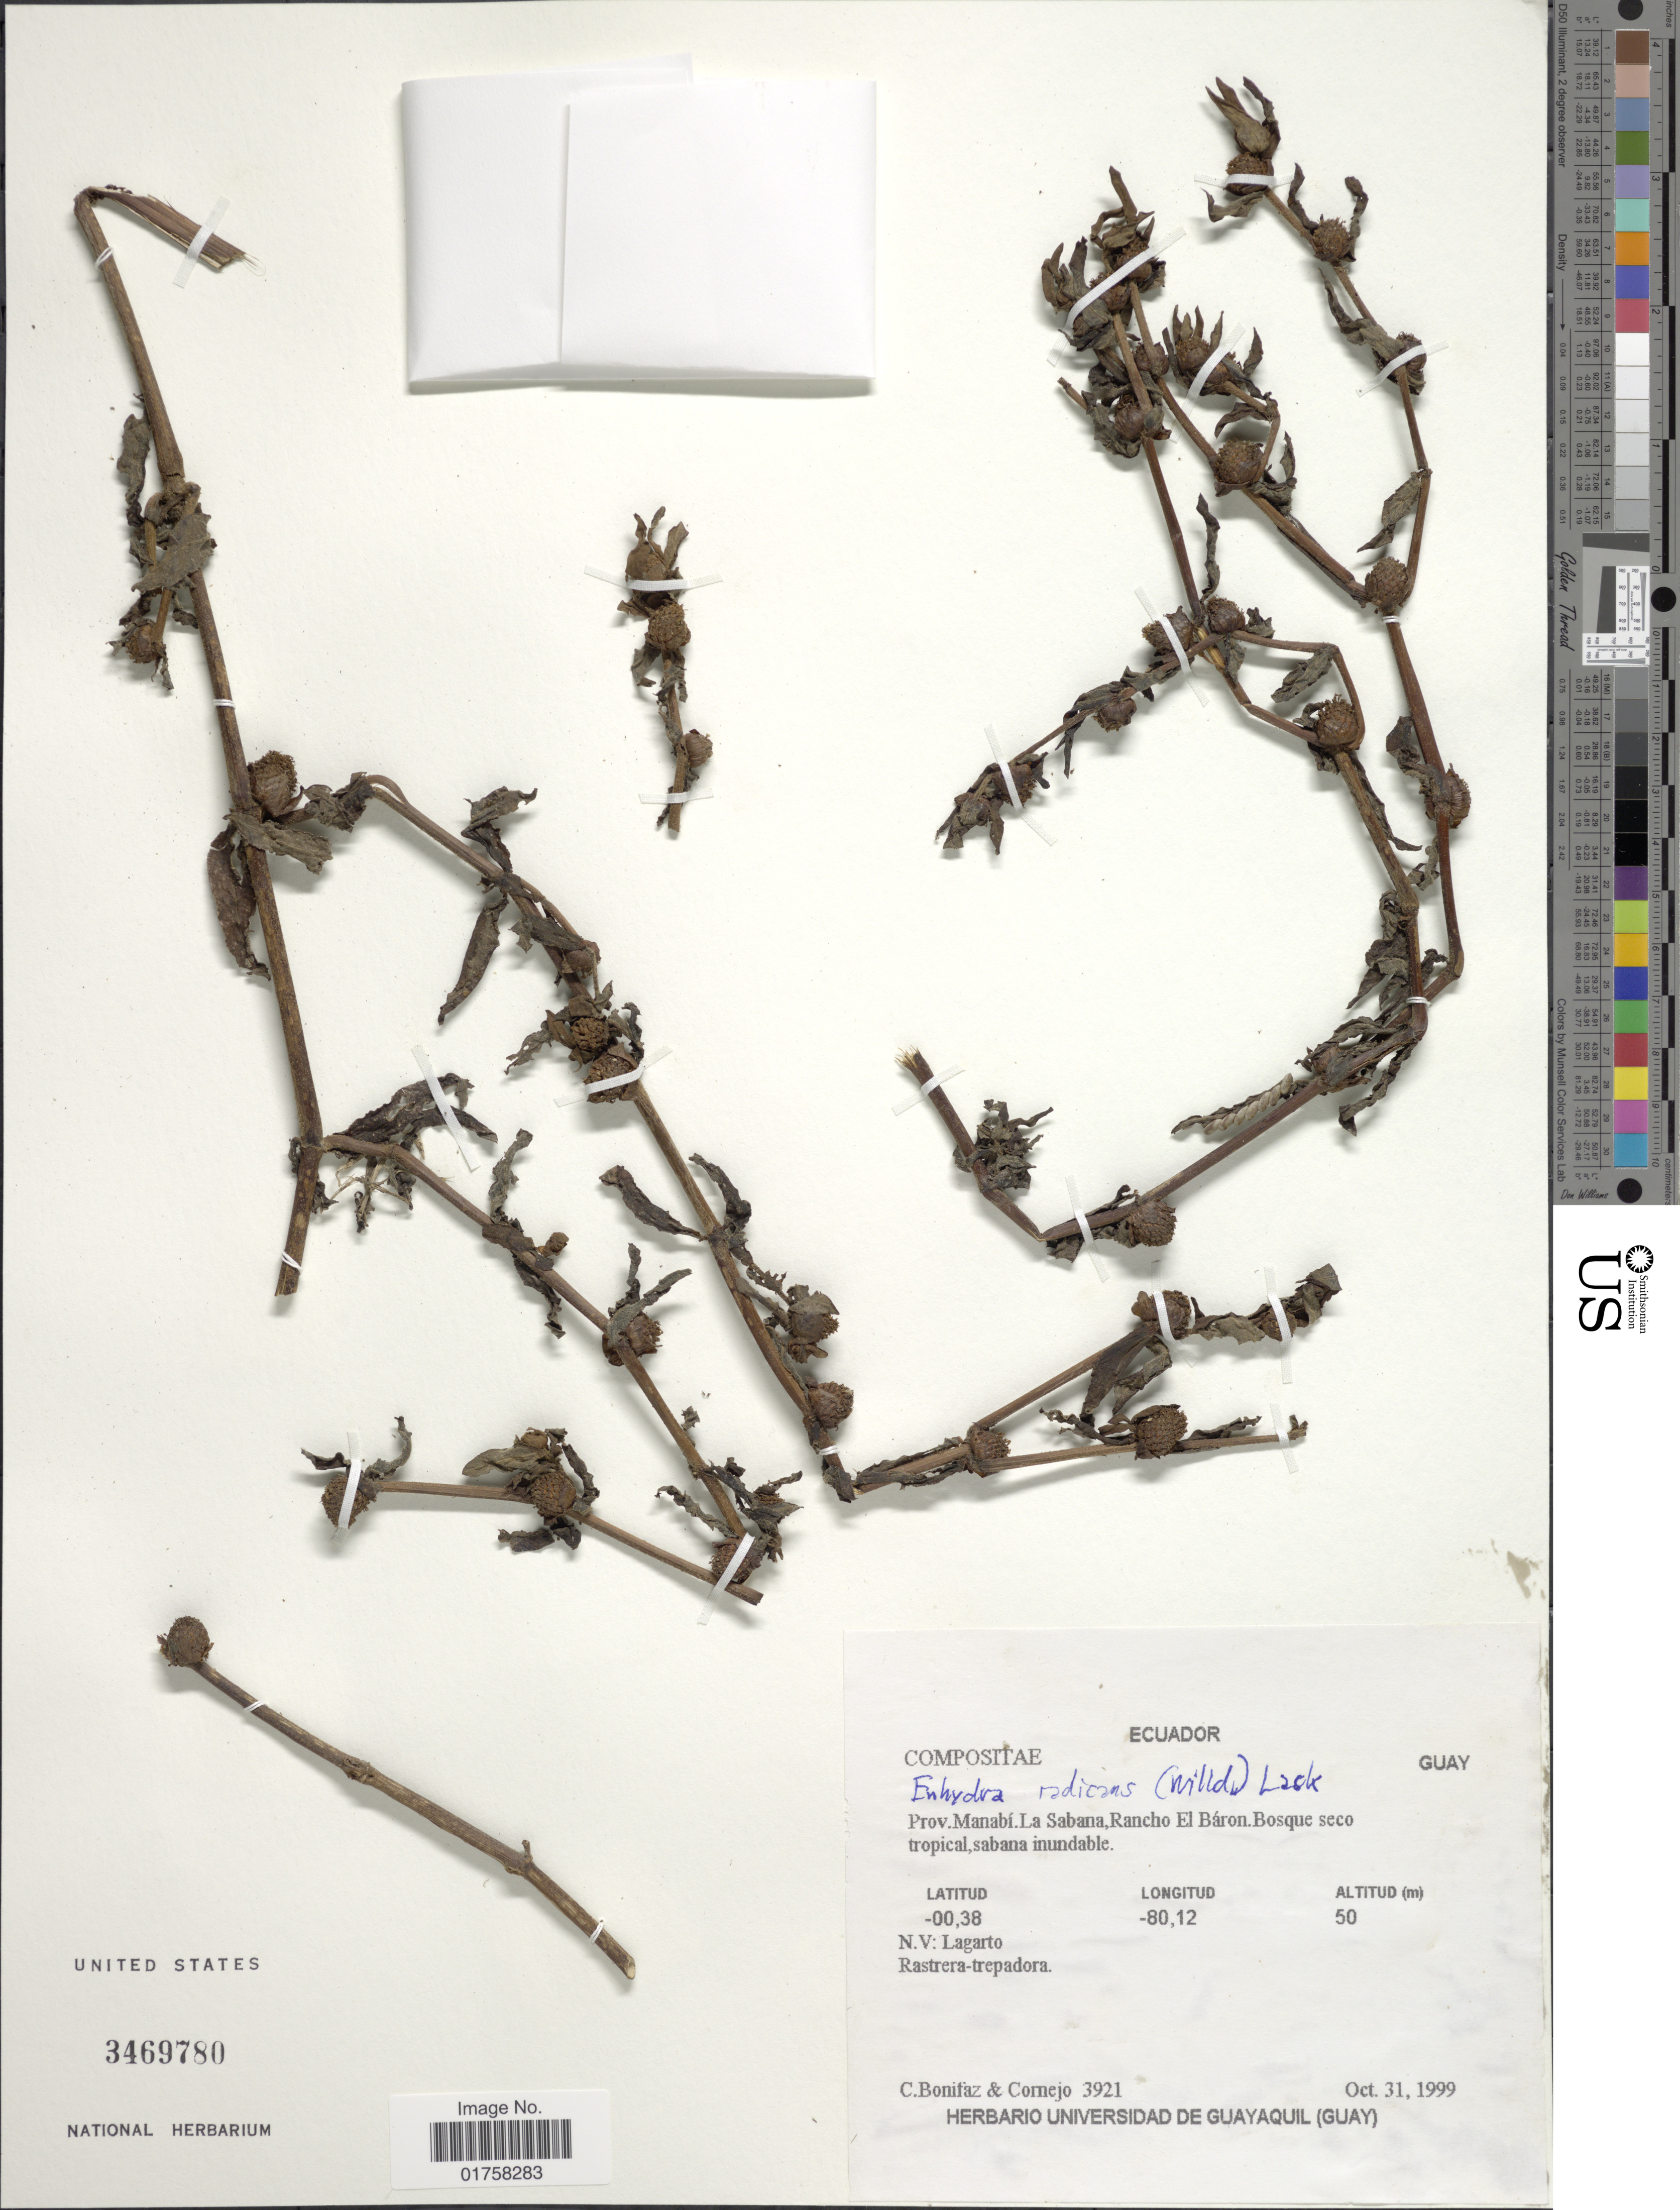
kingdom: Plantae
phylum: Tracheophyta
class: Magnoliopsida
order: Asterales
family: Asteraceae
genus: Enhydra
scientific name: Enhydra radicans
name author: (Willd.) Lack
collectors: C. Bonitáz & Cornejo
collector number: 3921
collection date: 1999-10-31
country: Ecuador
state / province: Manabí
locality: La Sabana, Rancho El Báron. Bosque seco tropical, sabana inundable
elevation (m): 50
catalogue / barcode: US 3469780